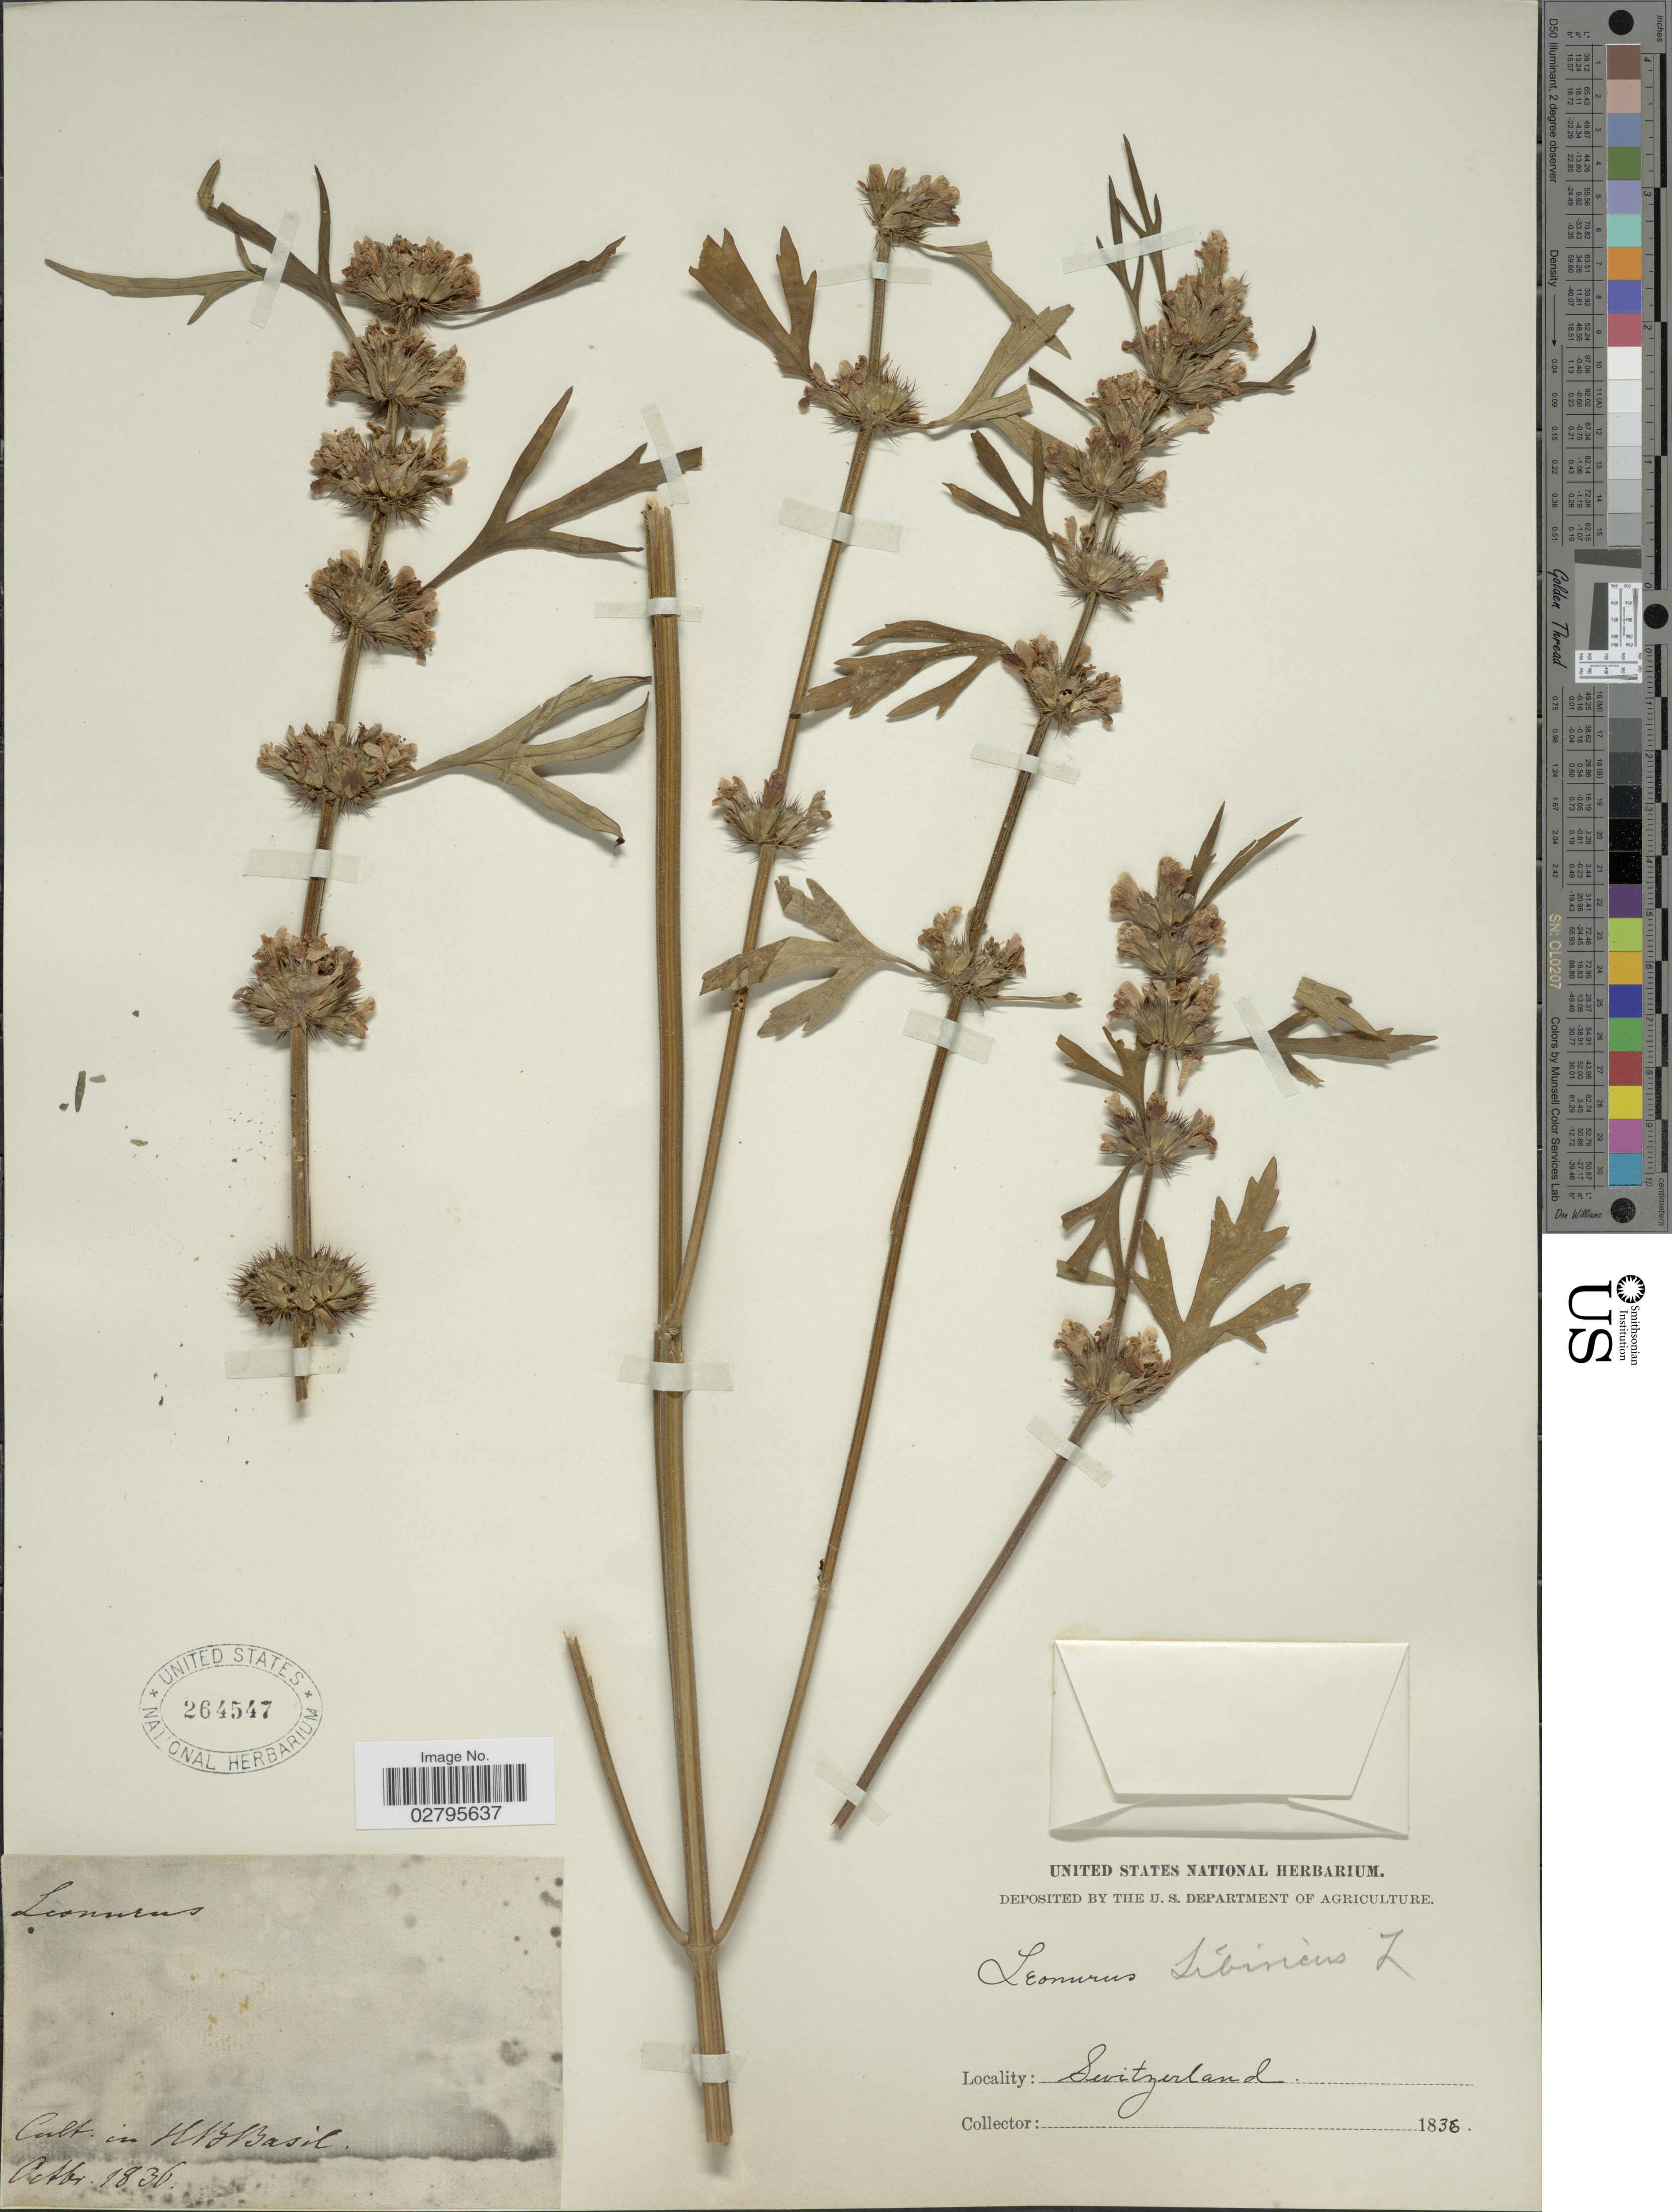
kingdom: Plantae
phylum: Tracheophyta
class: Magnoliopsida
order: Lamiales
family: Lamiaceae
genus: Leonurus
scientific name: Leonurus sibiricus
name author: L.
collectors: ex herb. United States National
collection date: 1836-10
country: Switzerland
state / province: Basel-Stadt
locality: Cult. in HBBasil.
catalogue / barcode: US 264547